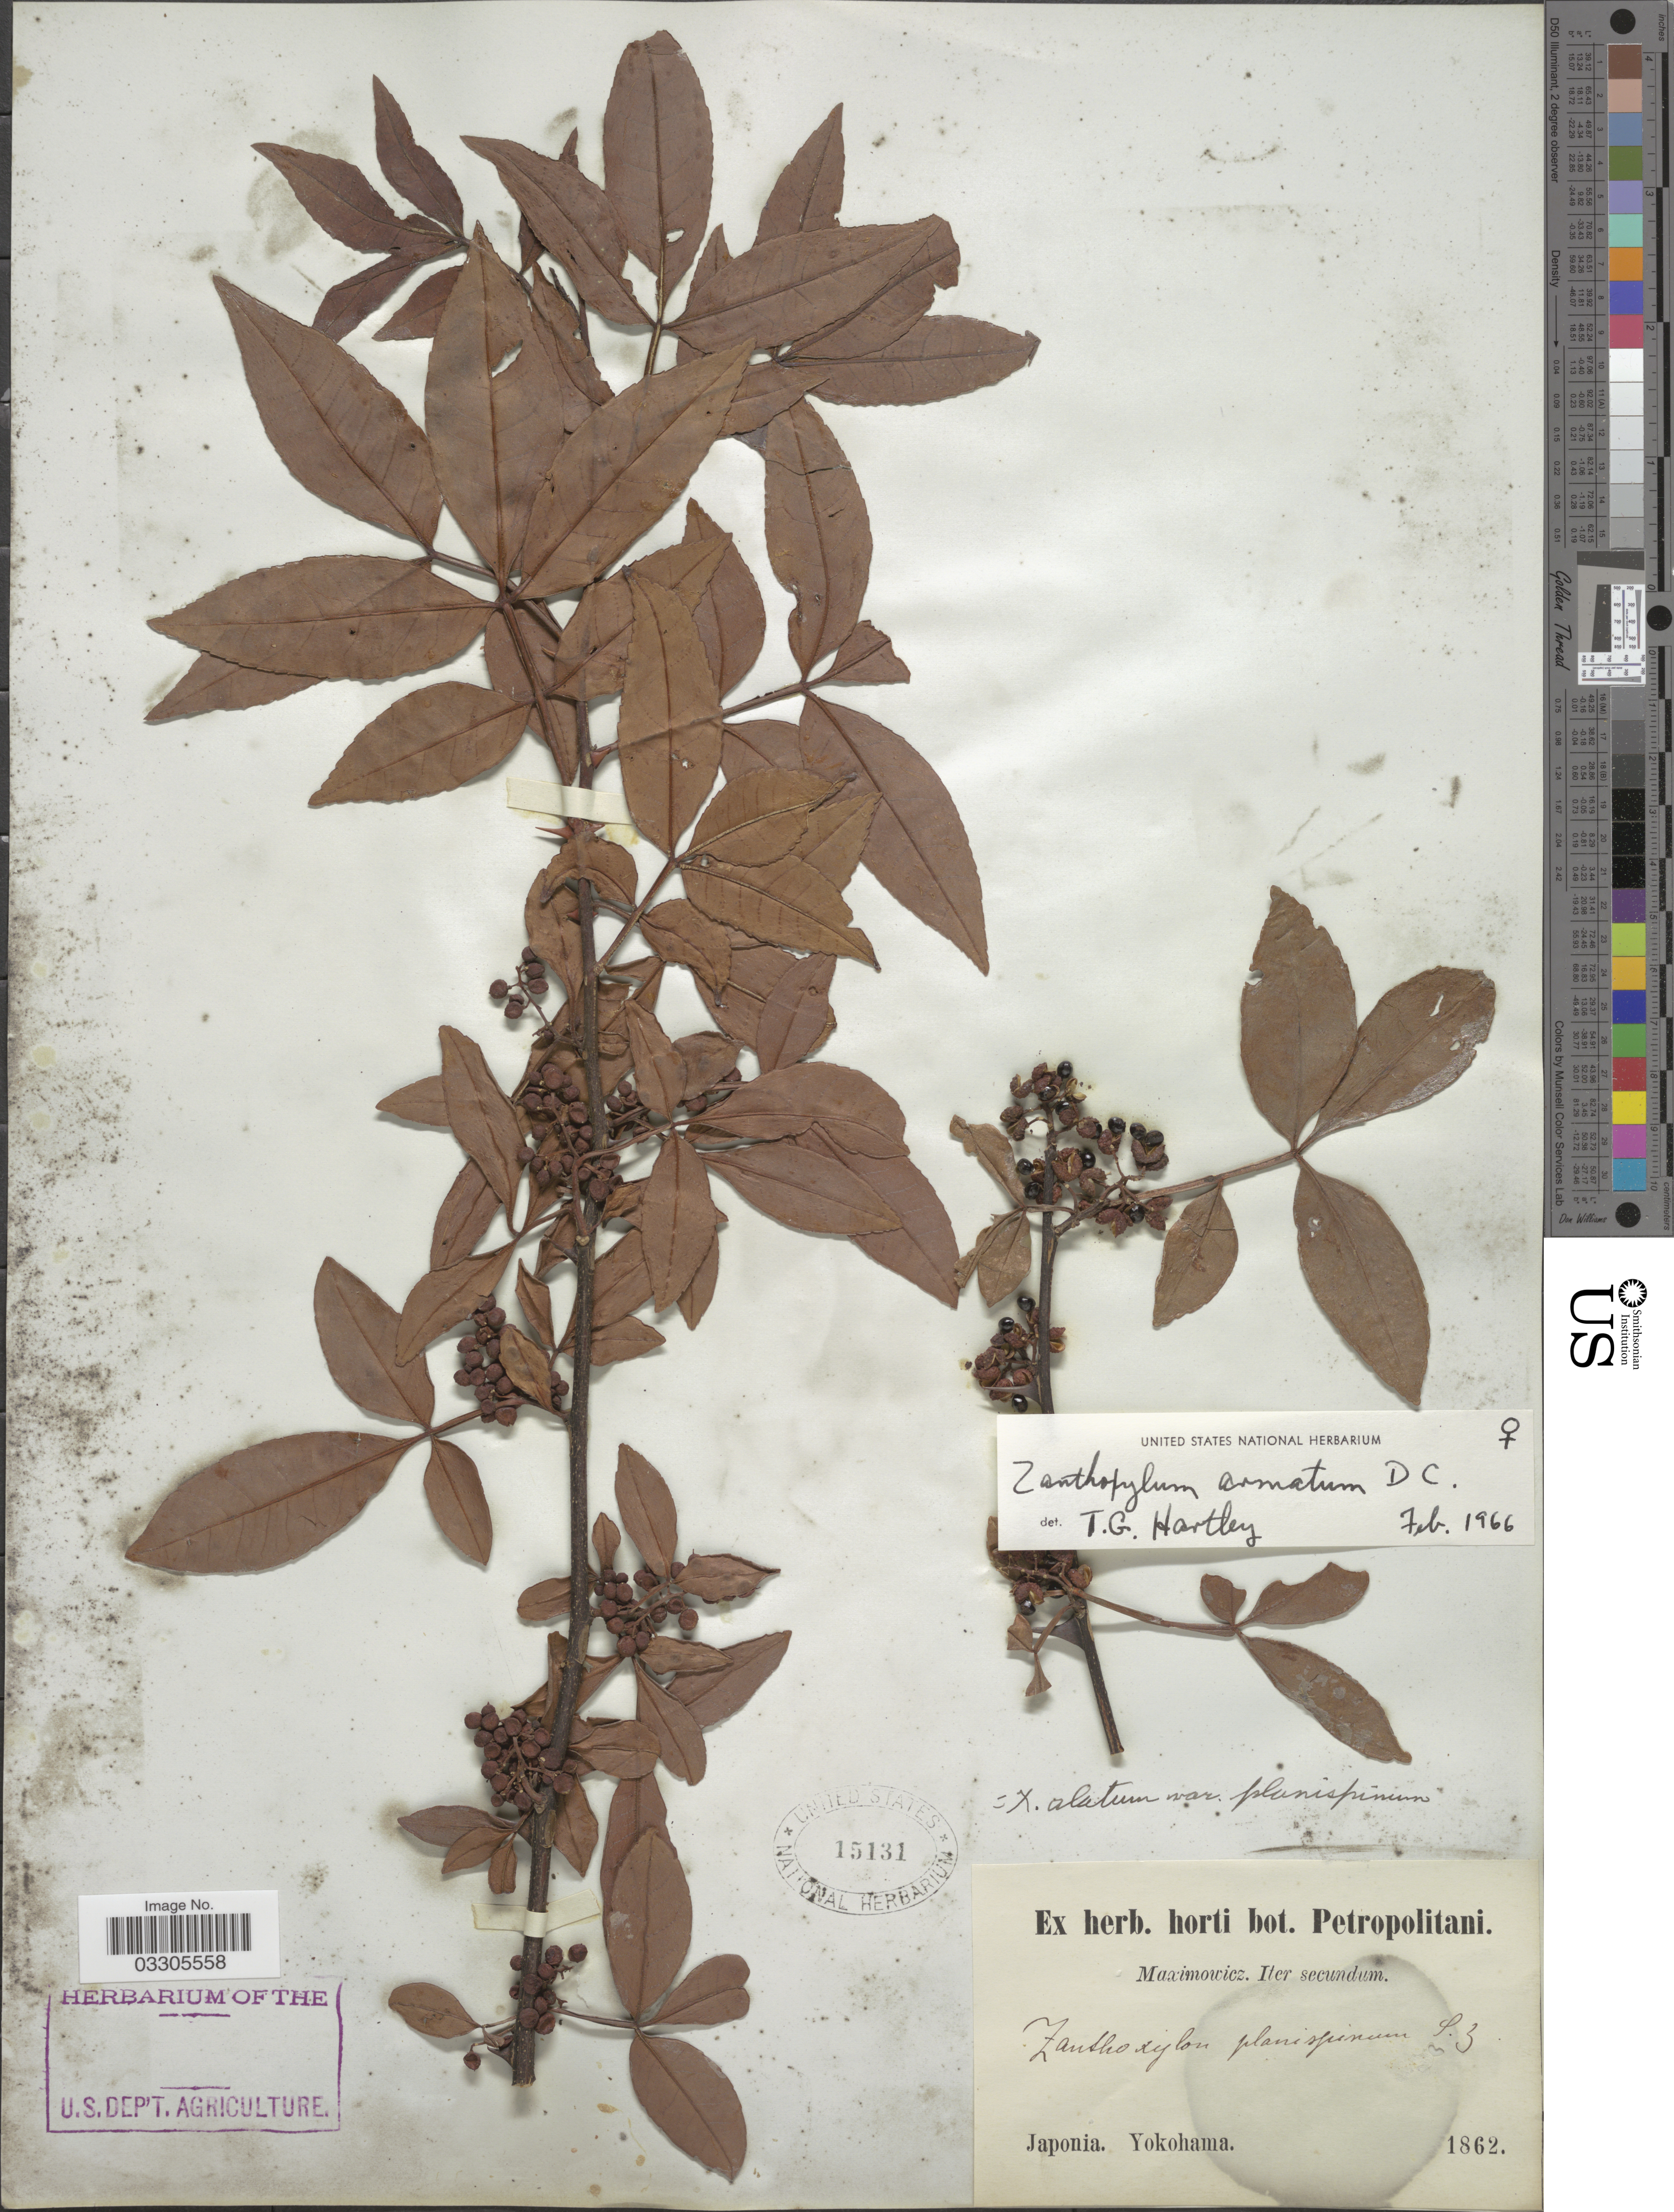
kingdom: Plantae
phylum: Tracheophyta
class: Magnoliopsida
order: Sapindales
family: Rutaceae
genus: Zanthoxylum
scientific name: Zanthoxylum armatum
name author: DC.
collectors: -. Maximowicz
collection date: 1862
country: Japan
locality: Japonia. Yokohama.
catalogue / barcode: US 15131